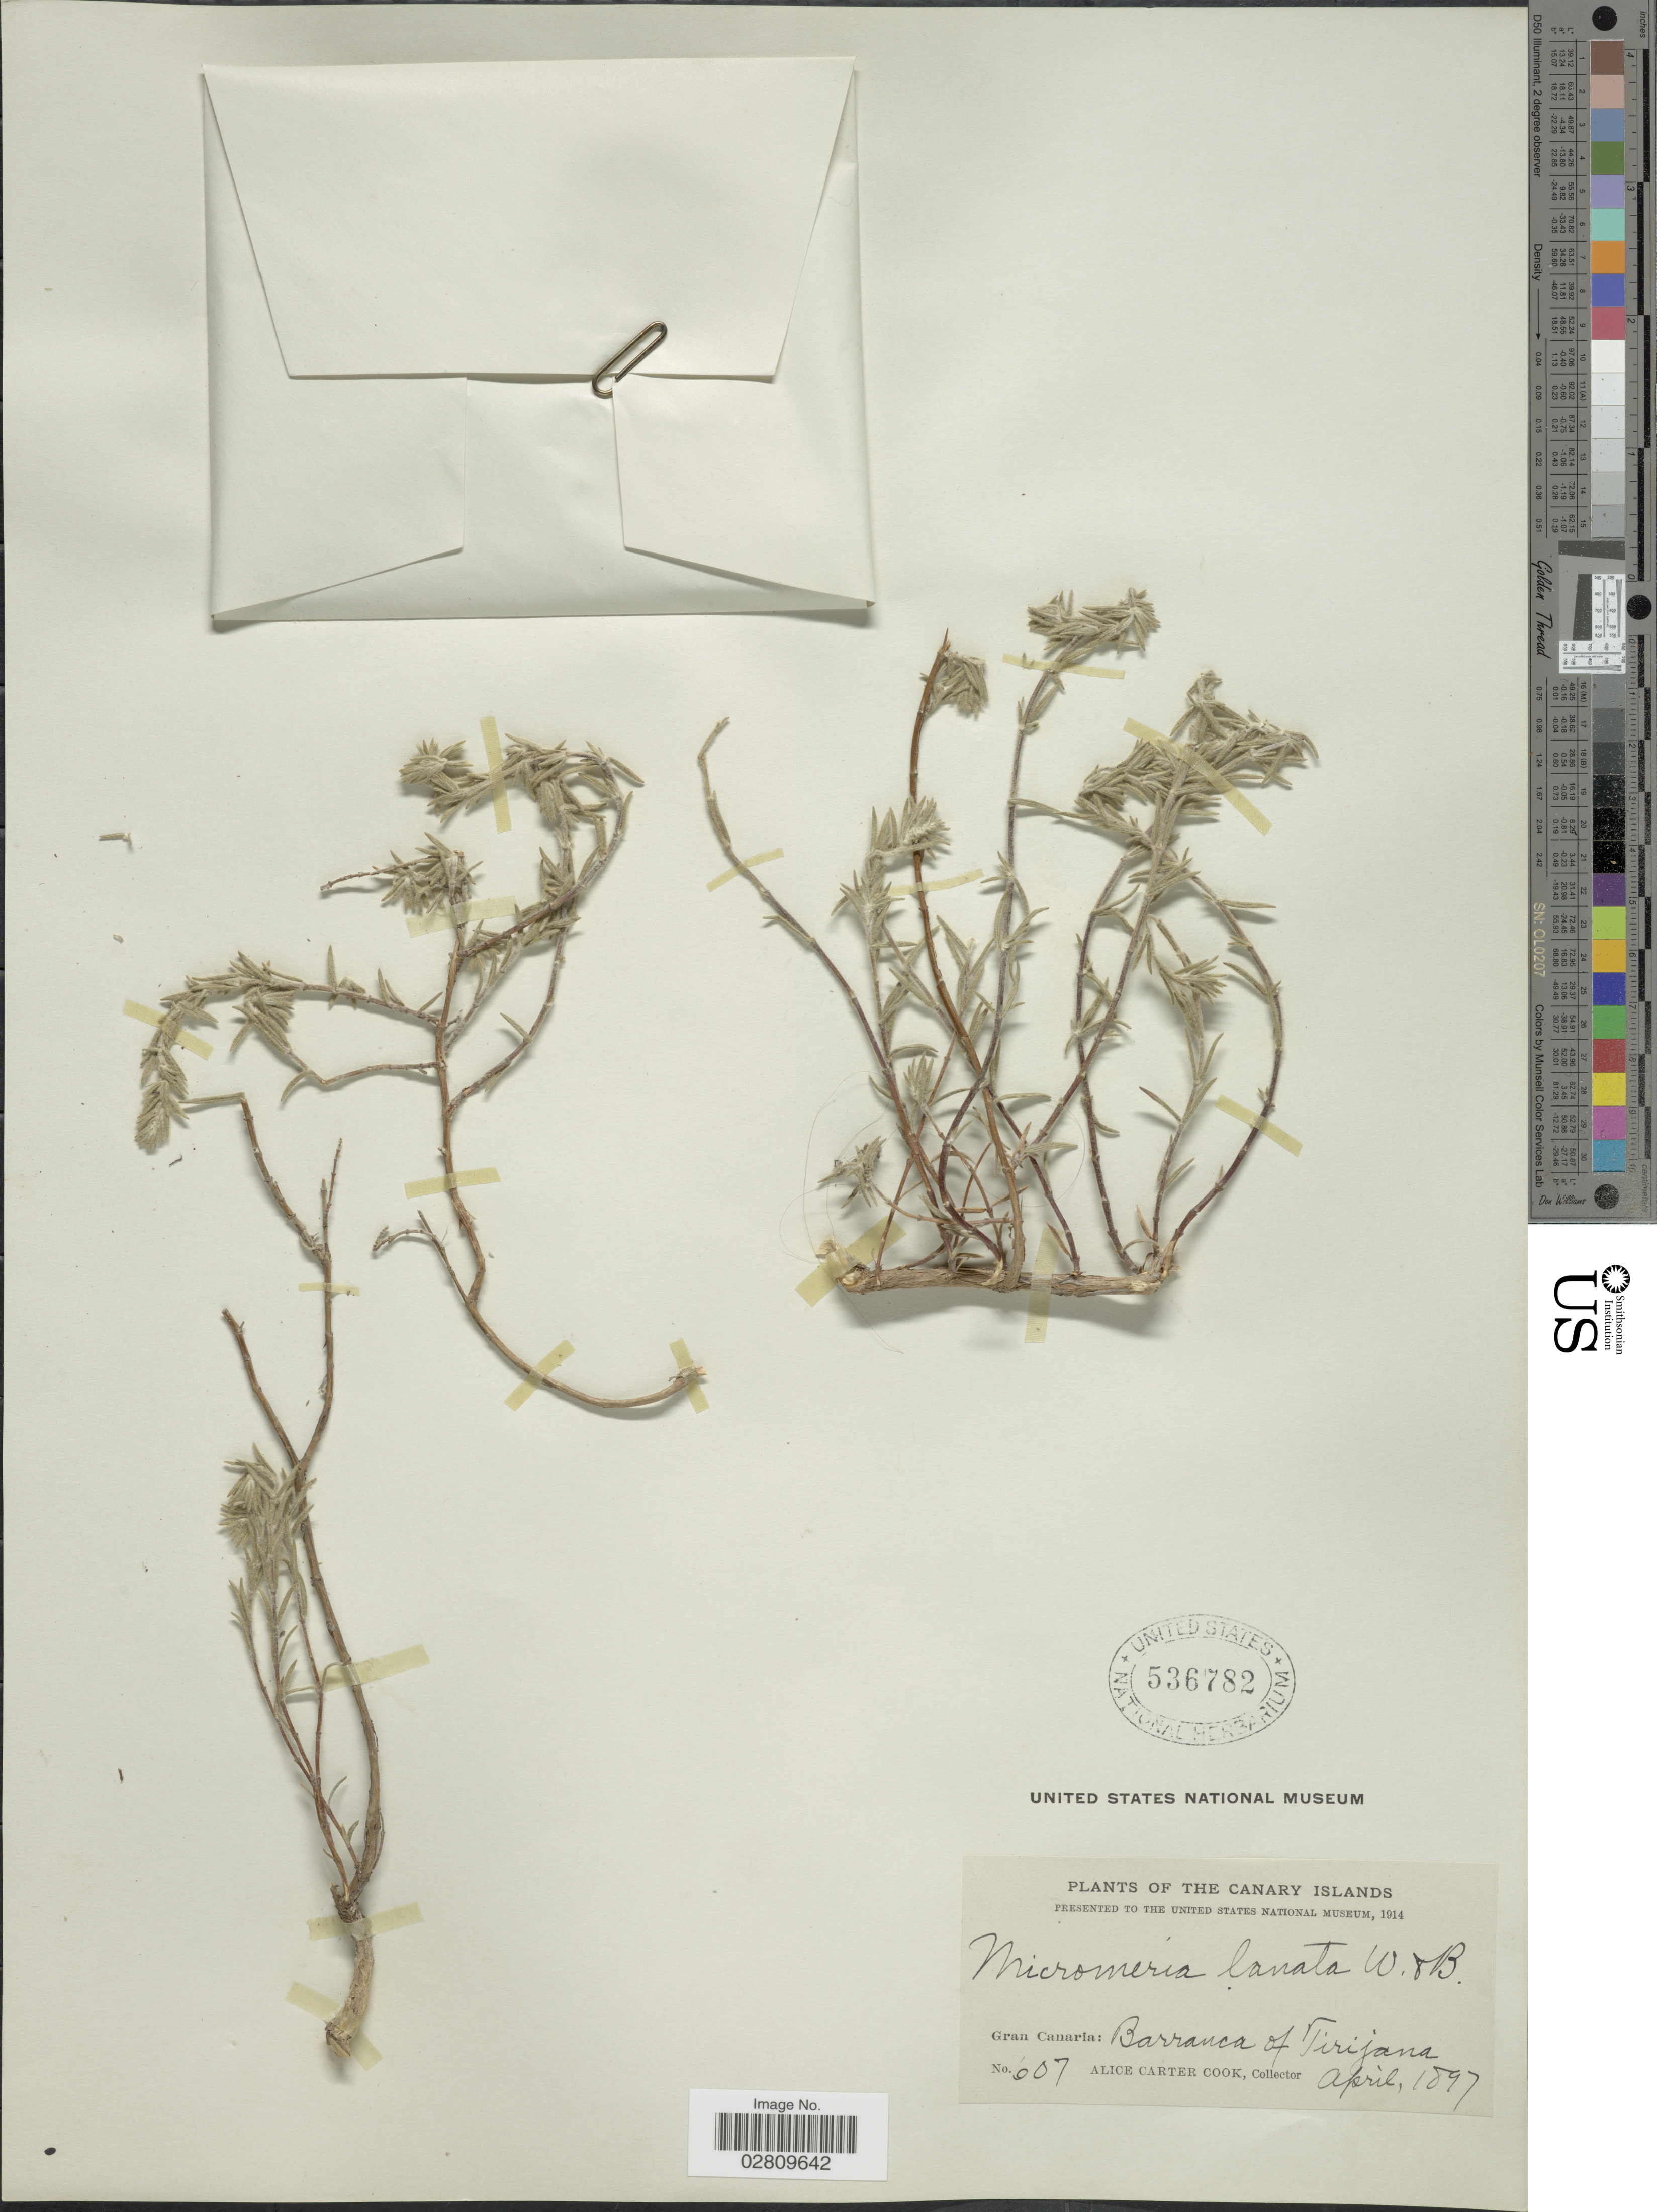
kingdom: Plantae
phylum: Tracheophyta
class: Magnoliopsida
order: Lamiales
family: Lamiaceae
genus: Micromeria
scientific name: Micromeria lanata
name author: (C. Sm. ex Link) Benth.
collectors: Alice C. Cook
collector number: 607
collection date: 1897-04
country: Spain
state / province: Canarias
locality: Canary Islands. Gran Canaria: Barranca of Tirijana.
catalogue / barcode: US 536782